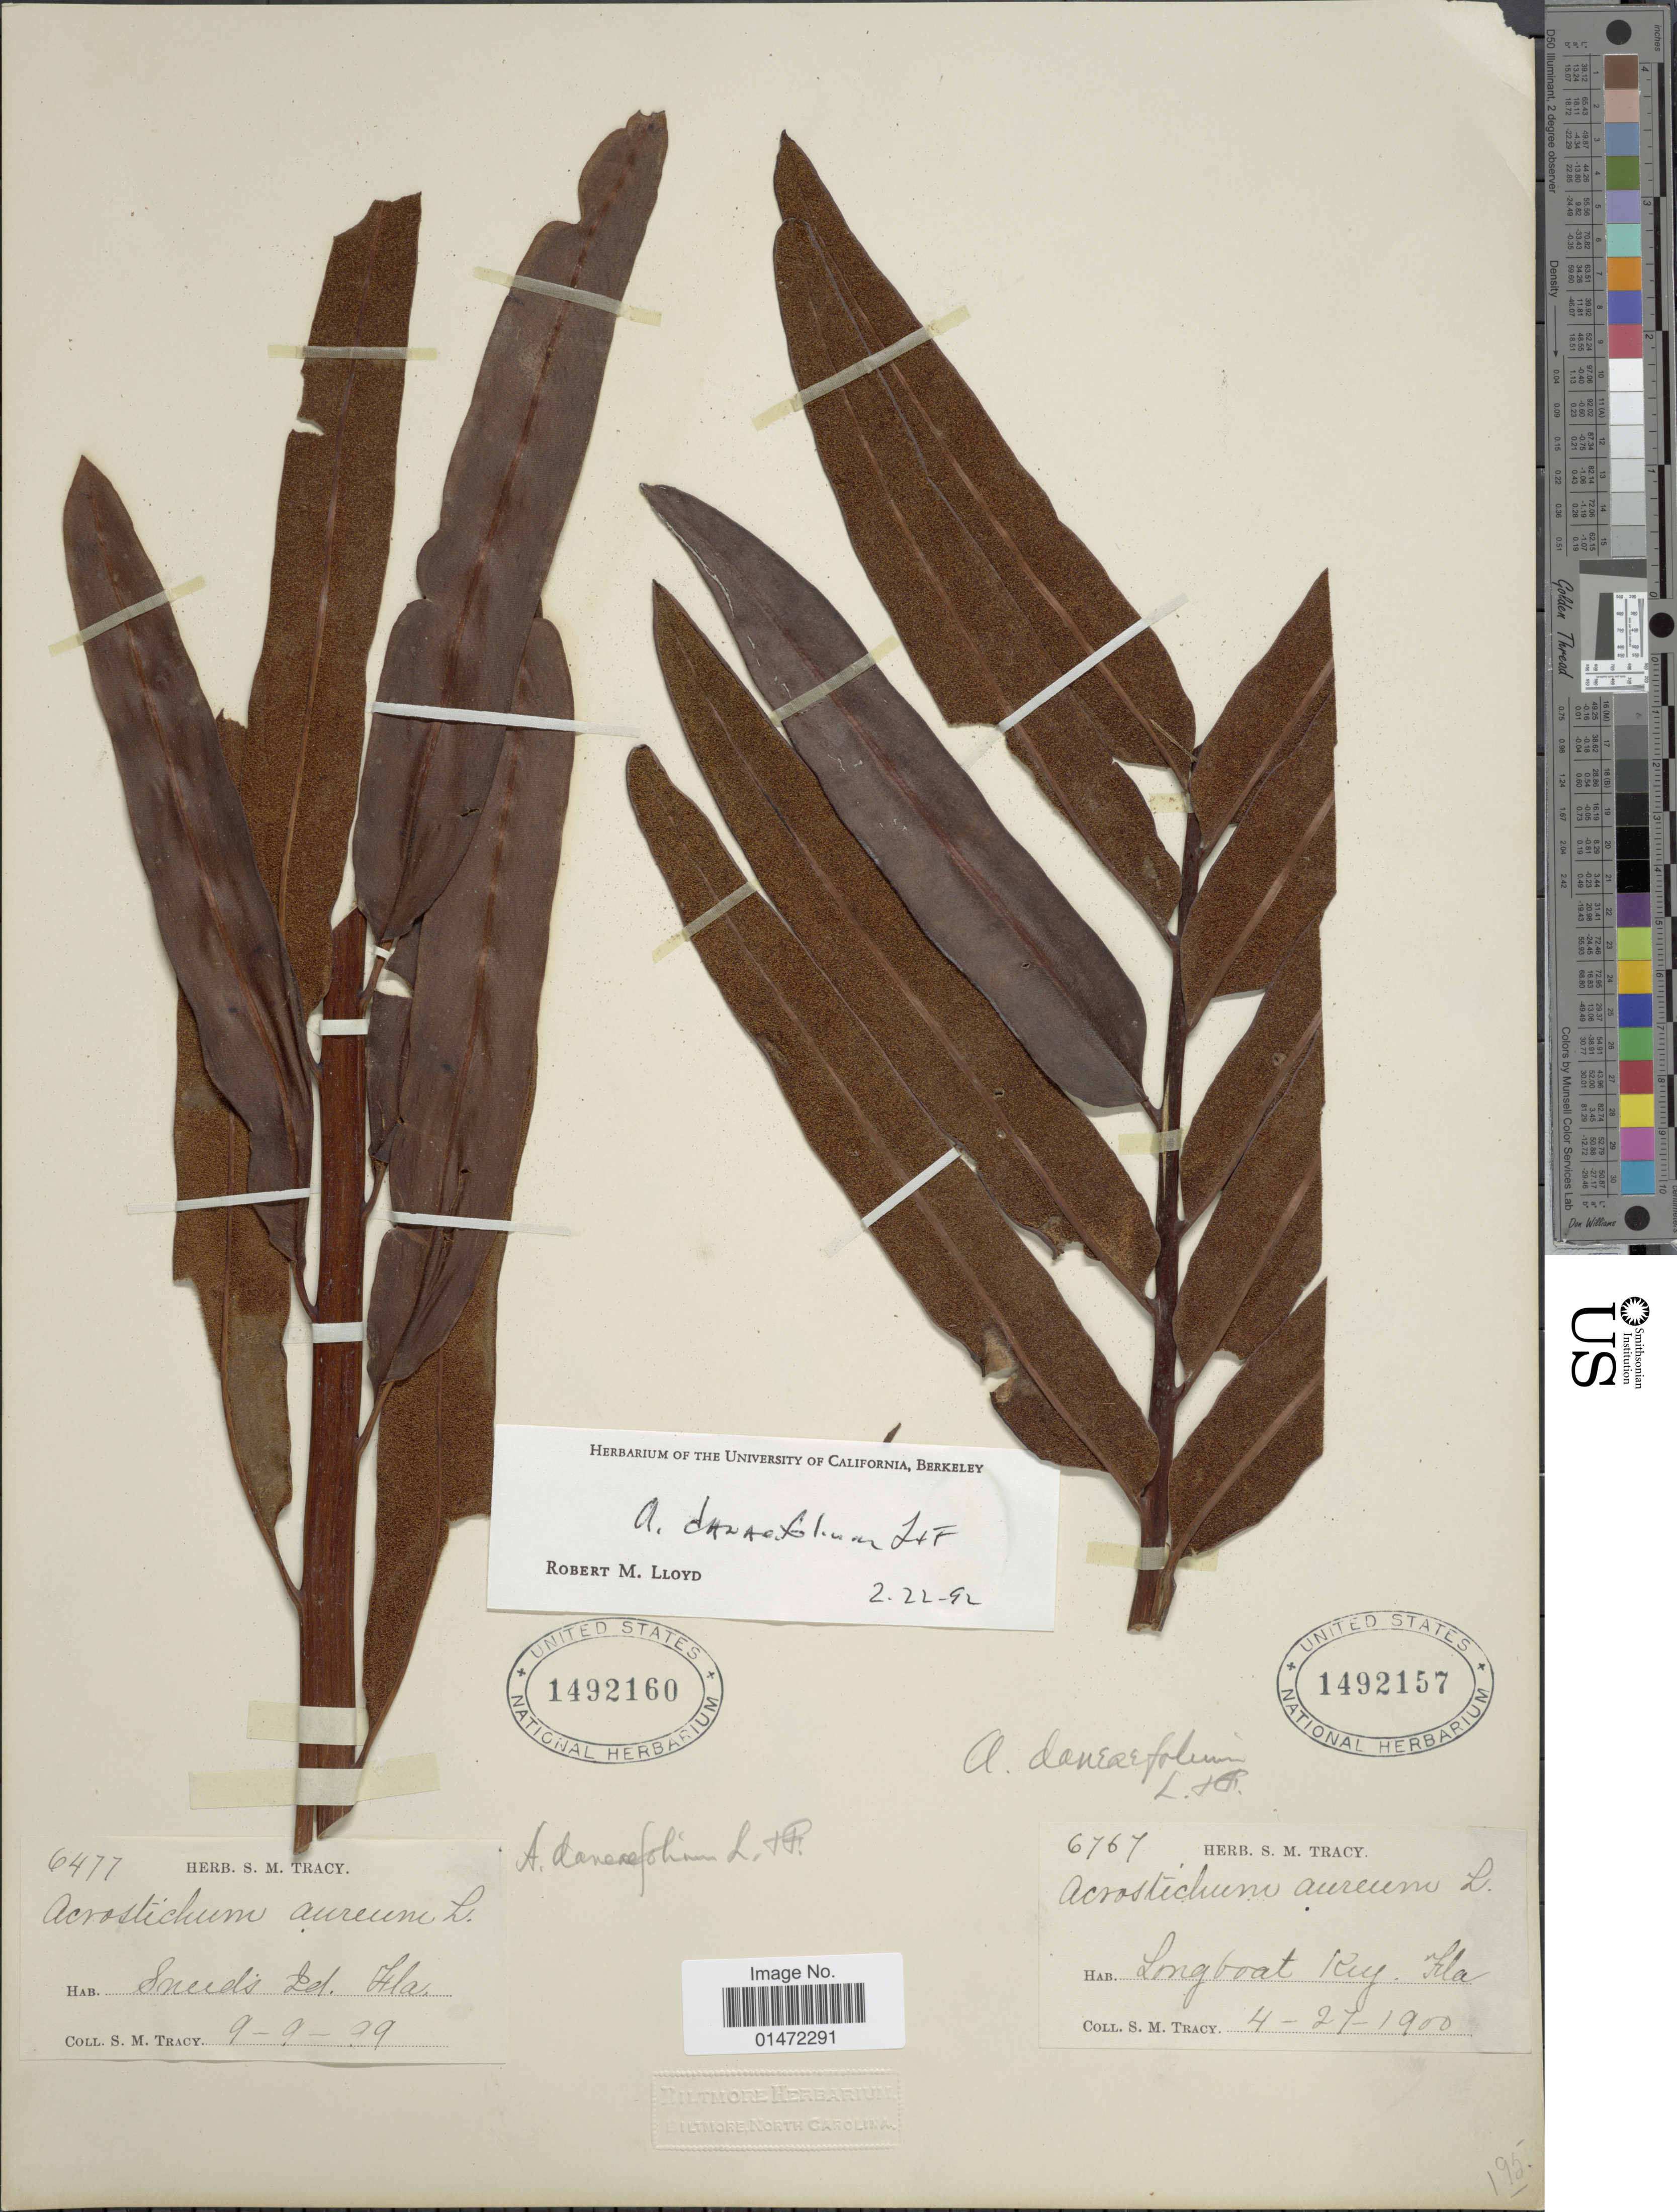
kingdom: Plantae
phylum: Tracheophyta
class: Polypodiopsida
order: Polypodiales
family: Pteridaceae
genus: Acrostichum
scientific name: Acrostichum danaeifolium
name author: Langsd. & Fisch.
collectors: S. M. Tracy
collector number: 6477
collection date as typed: Transcribed d/m/y: 9/9/99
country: United States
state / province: Florida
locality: Sneed's Id.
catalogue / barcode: US 1492160-2